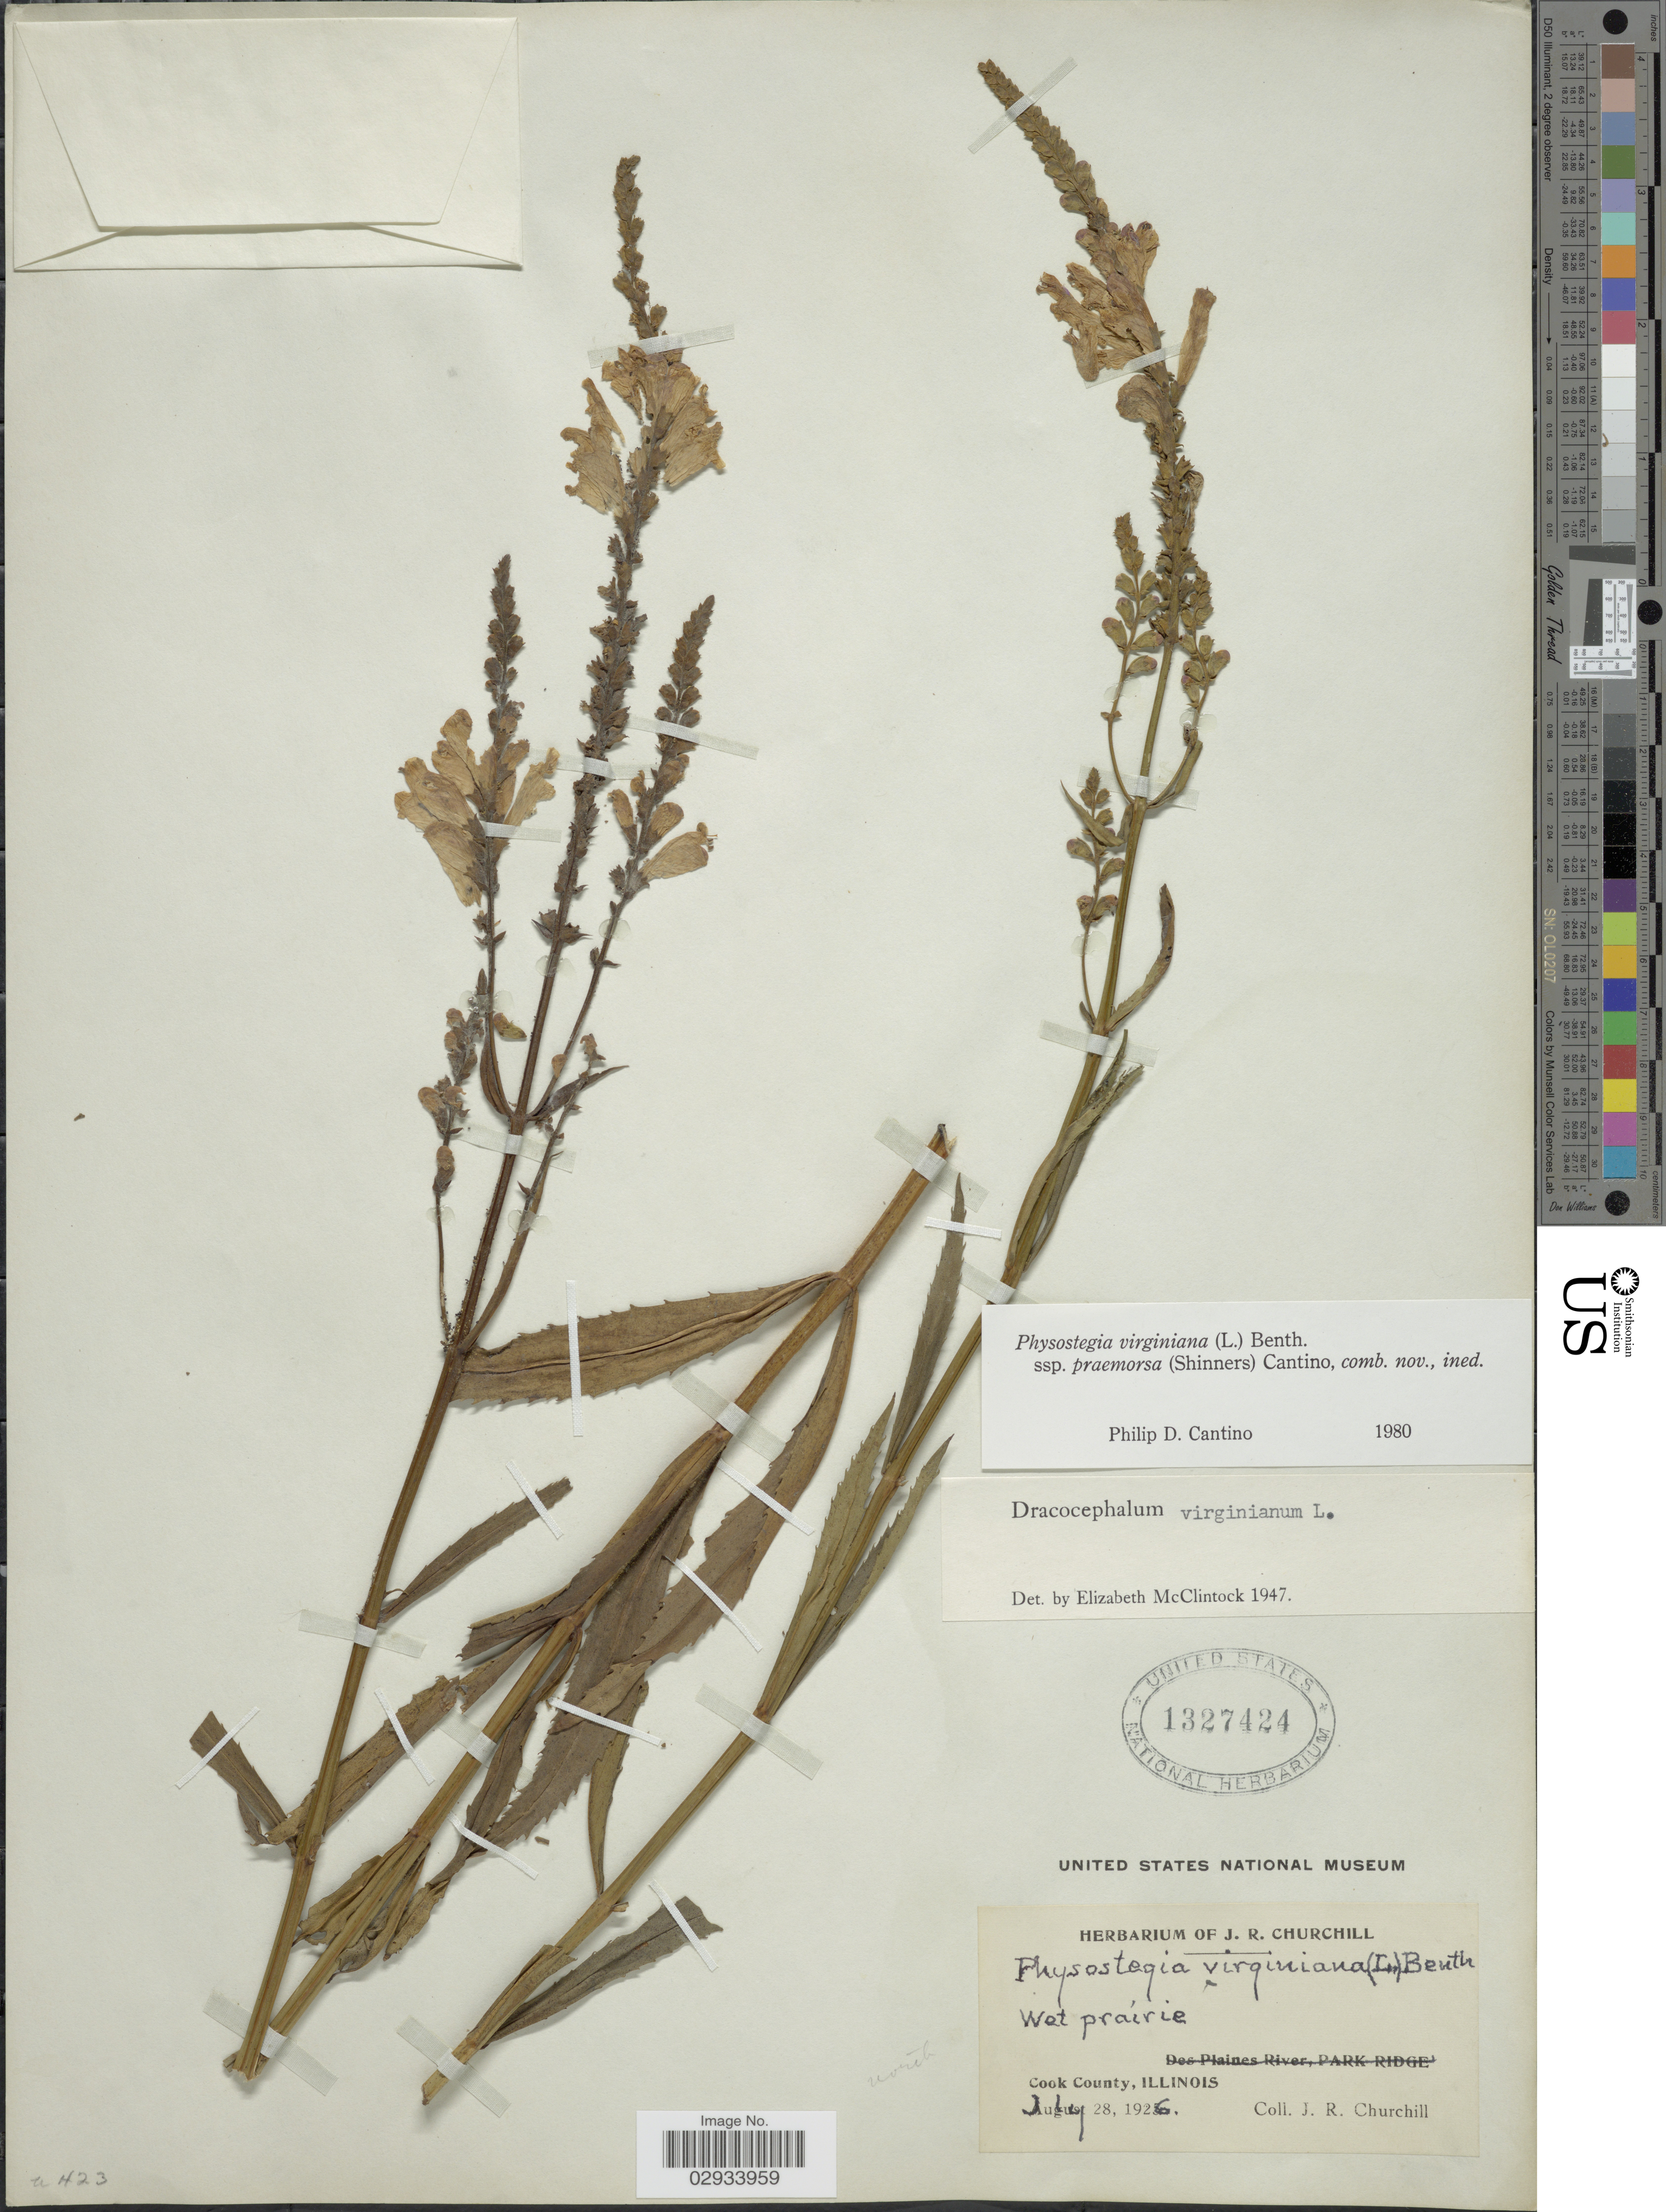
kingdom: Plantae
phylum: Tracheophyta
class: Magnoliopsida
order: Lamiales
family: Lamiaceae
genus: Physostegia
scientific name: Physostegia virginiana subsp. praemorsa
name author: (Shinners) P.D. Cantino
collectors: J. Churchill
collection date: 1926-07-28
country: United States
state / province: Illinois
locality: Cook County, Illinois.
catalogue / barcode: US 1327424